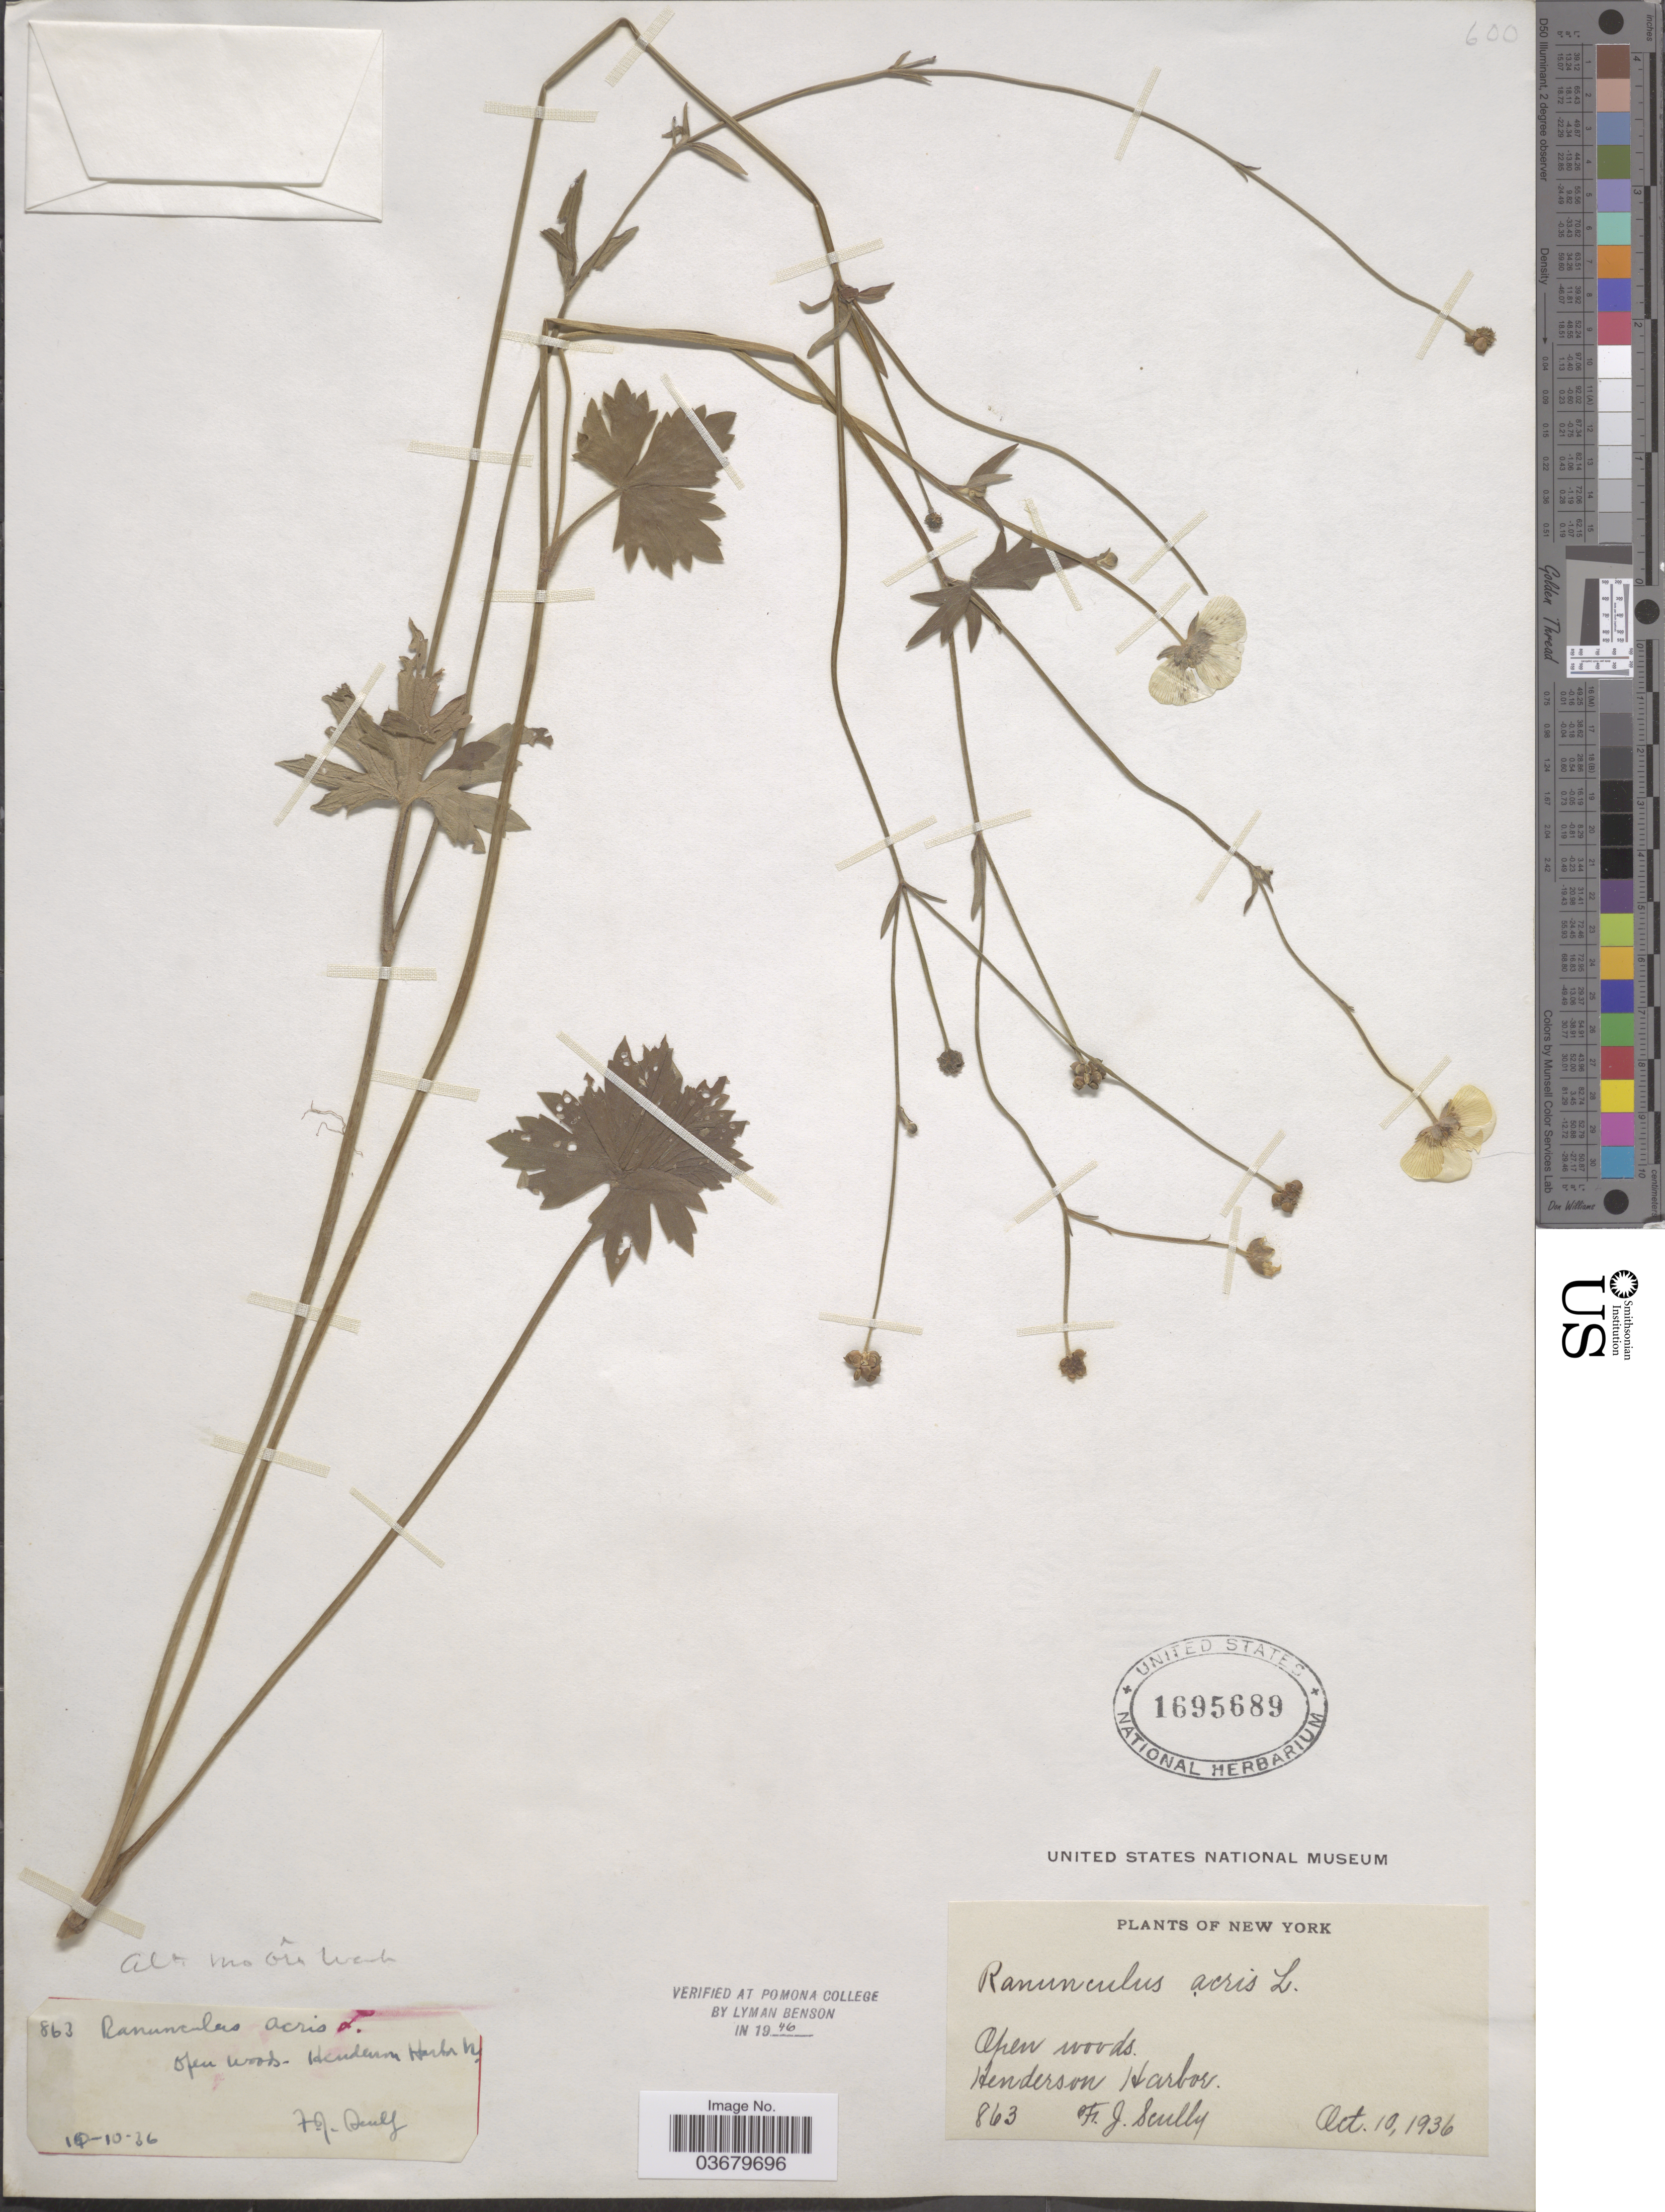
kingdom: Plantae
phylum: Tracheophyta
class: Magnoliopsida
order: Ranunculales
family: Ranunculaceae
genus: Ranunculus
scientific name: Ranunculus acris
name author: L.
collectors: F. Scully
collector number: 863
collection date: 1936-10-10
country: United States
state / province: New York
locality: Henderson Harbor.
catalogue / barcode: US 1695689